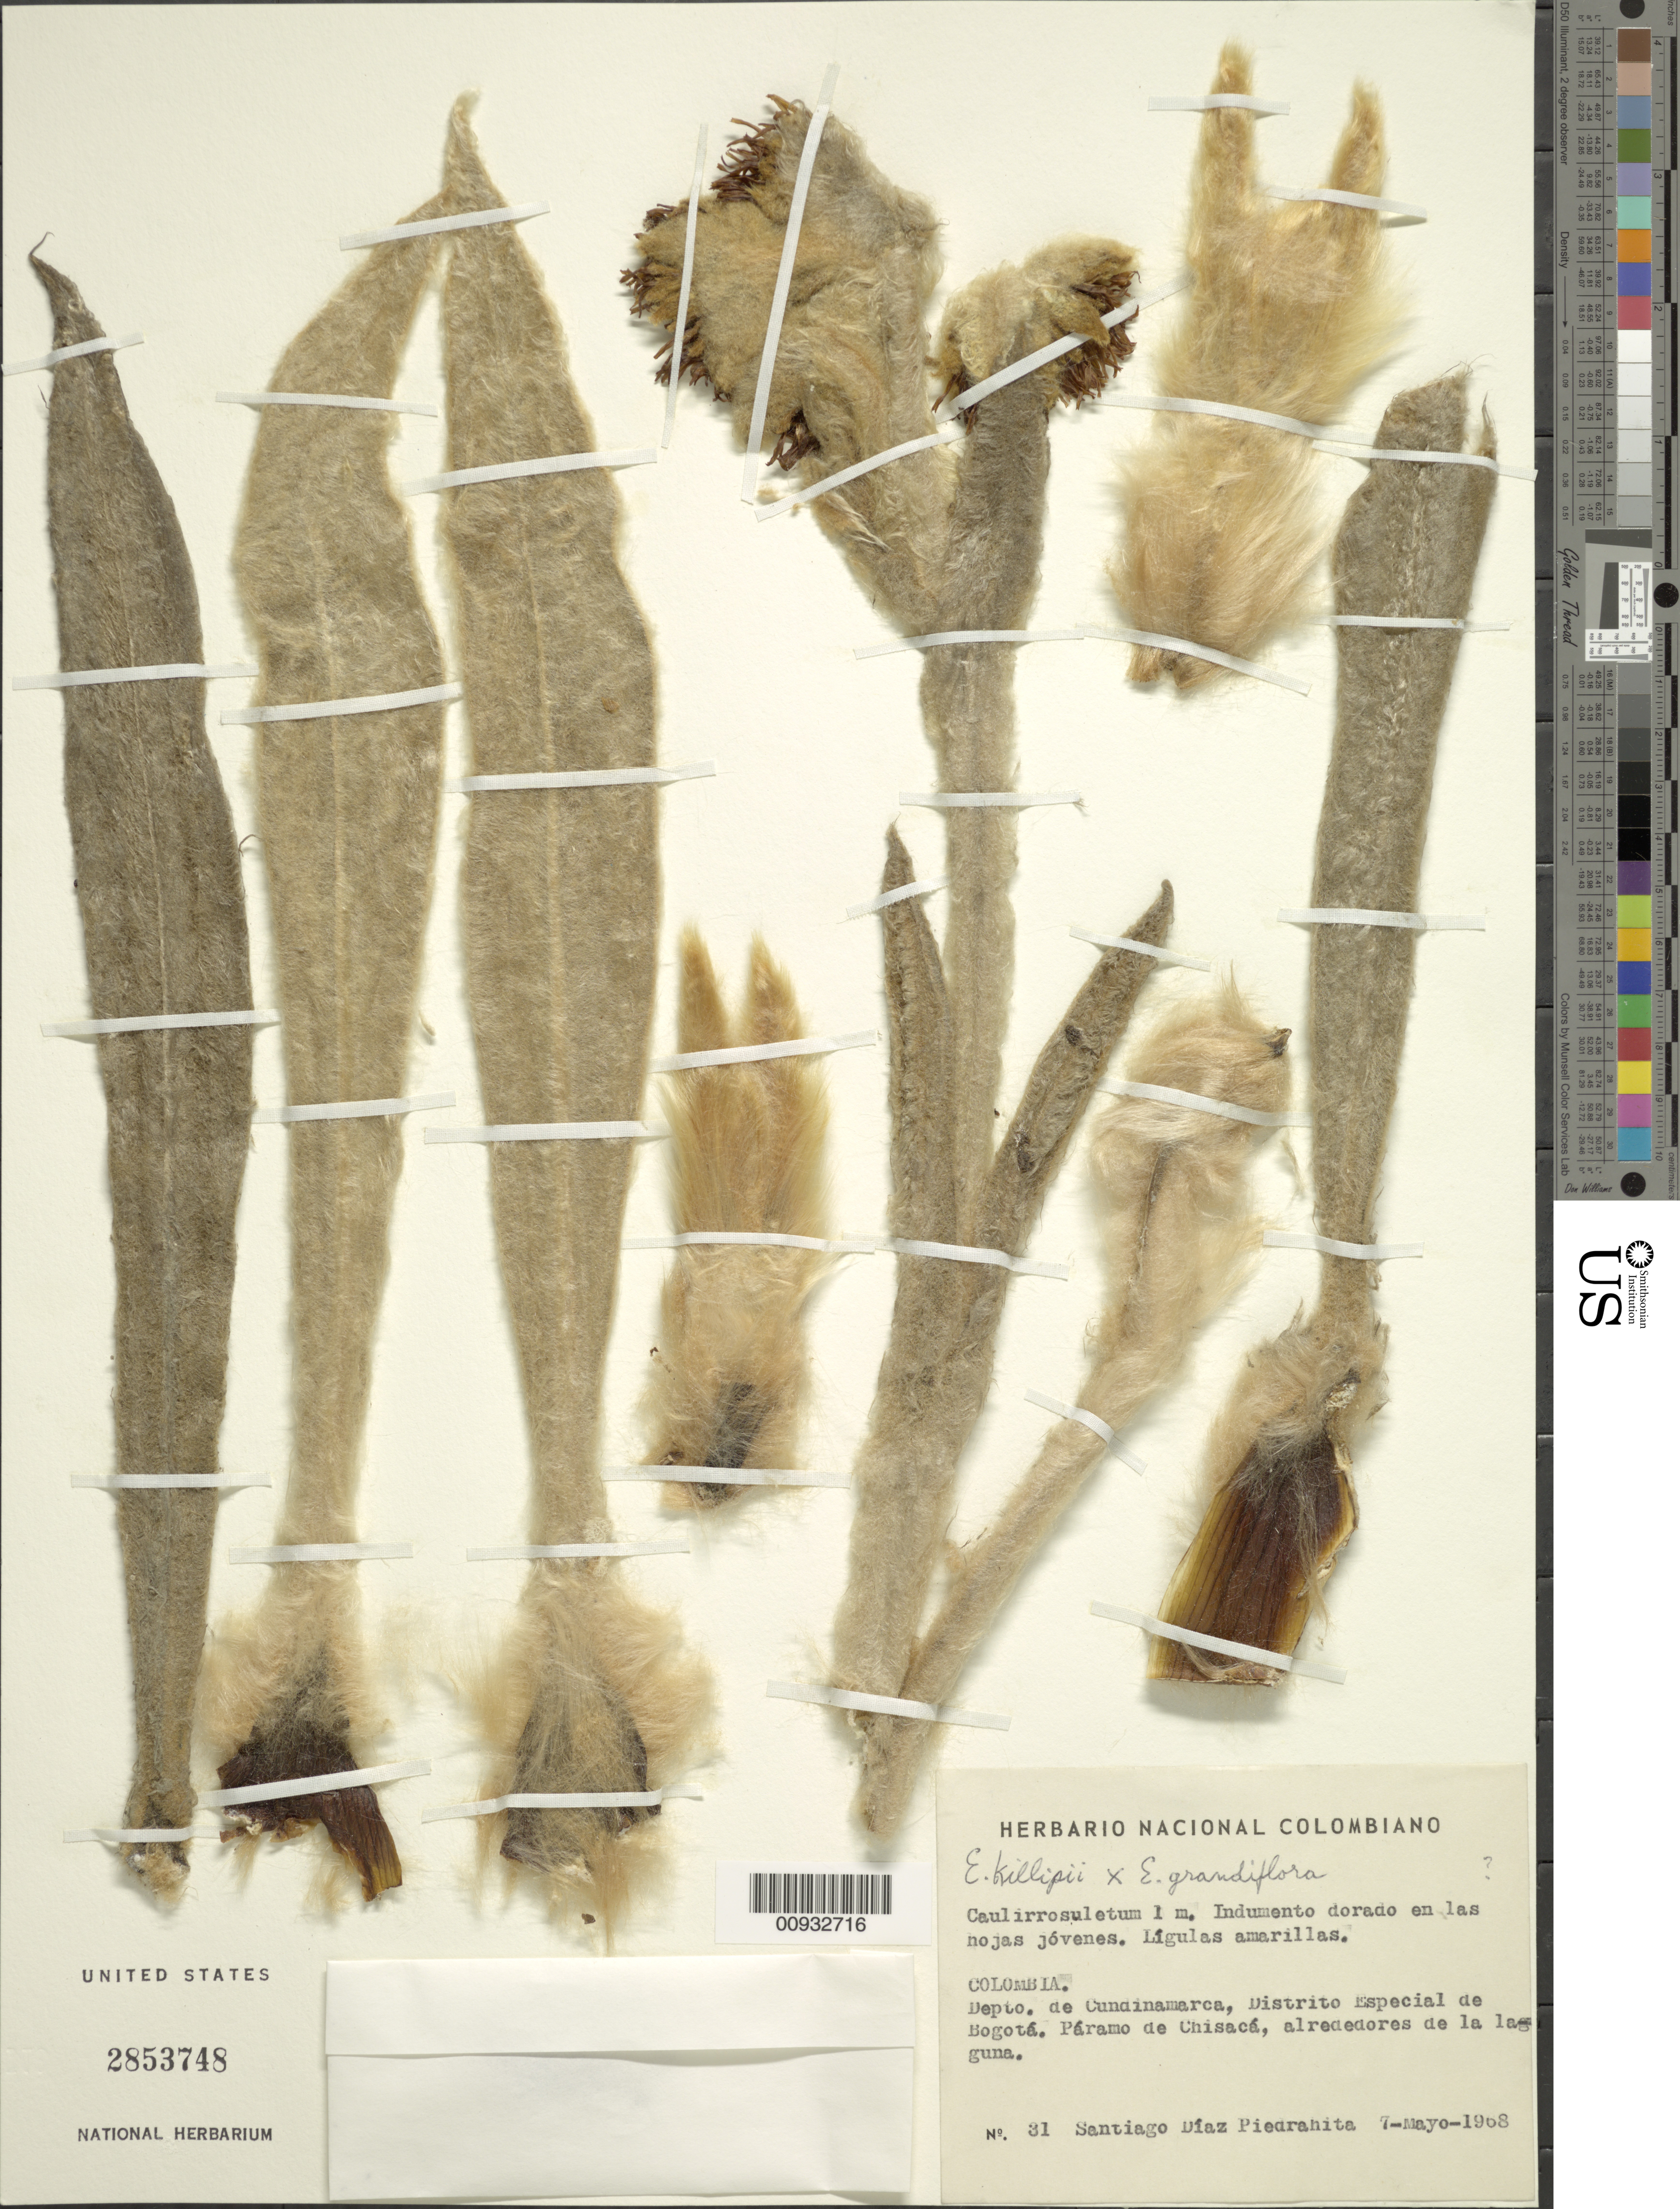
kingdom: Plantae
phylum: Tracheophyta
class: Magnoliopsida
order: Asterales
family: Asteraceae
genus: Espeletia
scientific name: Espeletia killipii var. chisacana x E. grandiflora var. attenuata Cuatrec.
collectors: S. Díaz Píedrahíta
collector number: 31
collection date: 1908-05-07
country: Colombia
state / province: Cundinamarca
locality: Distrito Especial de Bogota. paramo de Chisaca, alrededores de la Laguna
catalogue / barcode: US 2853748